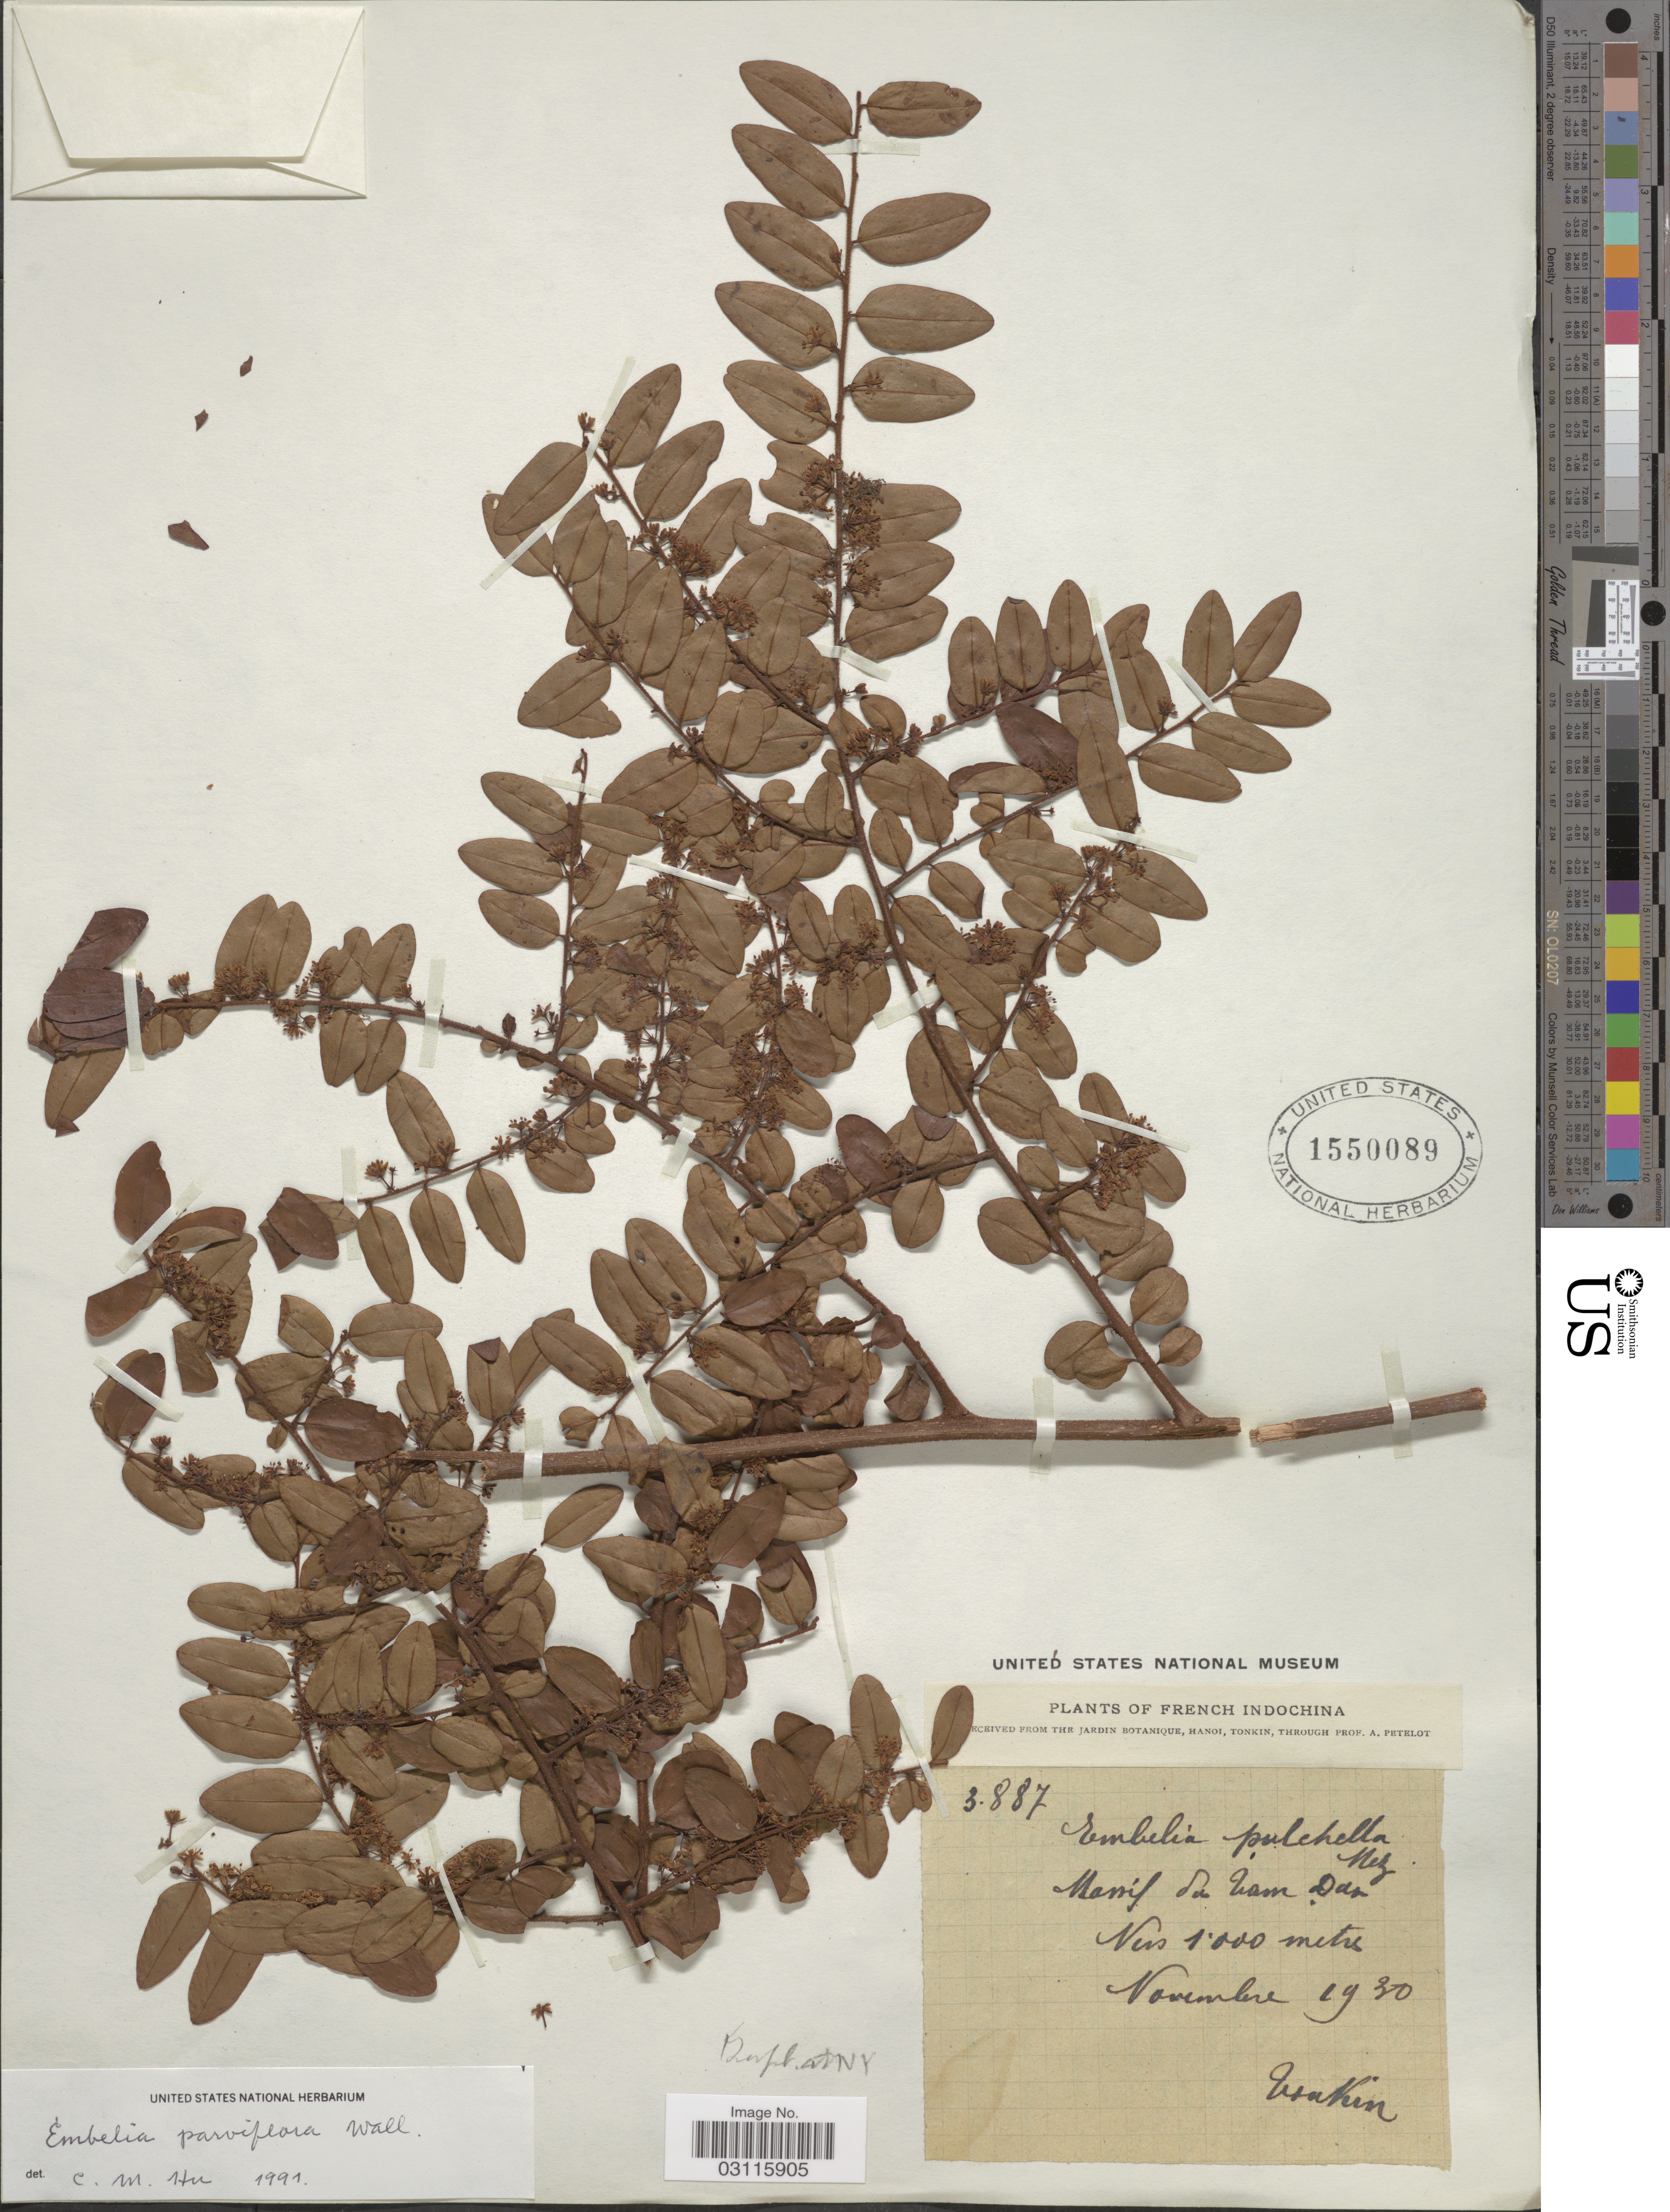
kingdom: Plantae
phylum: Tracheophyta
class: Magnoliopsida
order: Ericales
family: Primulaceae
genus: Embelia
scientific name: Embelia parviflora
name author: Wall. ex A. DC.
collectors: P. A. Pételot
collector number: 3887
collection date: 1930-11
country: Vietnam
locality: French Indochina. Massif de Tam Dao.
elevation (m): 1000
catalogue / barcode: US 1550089